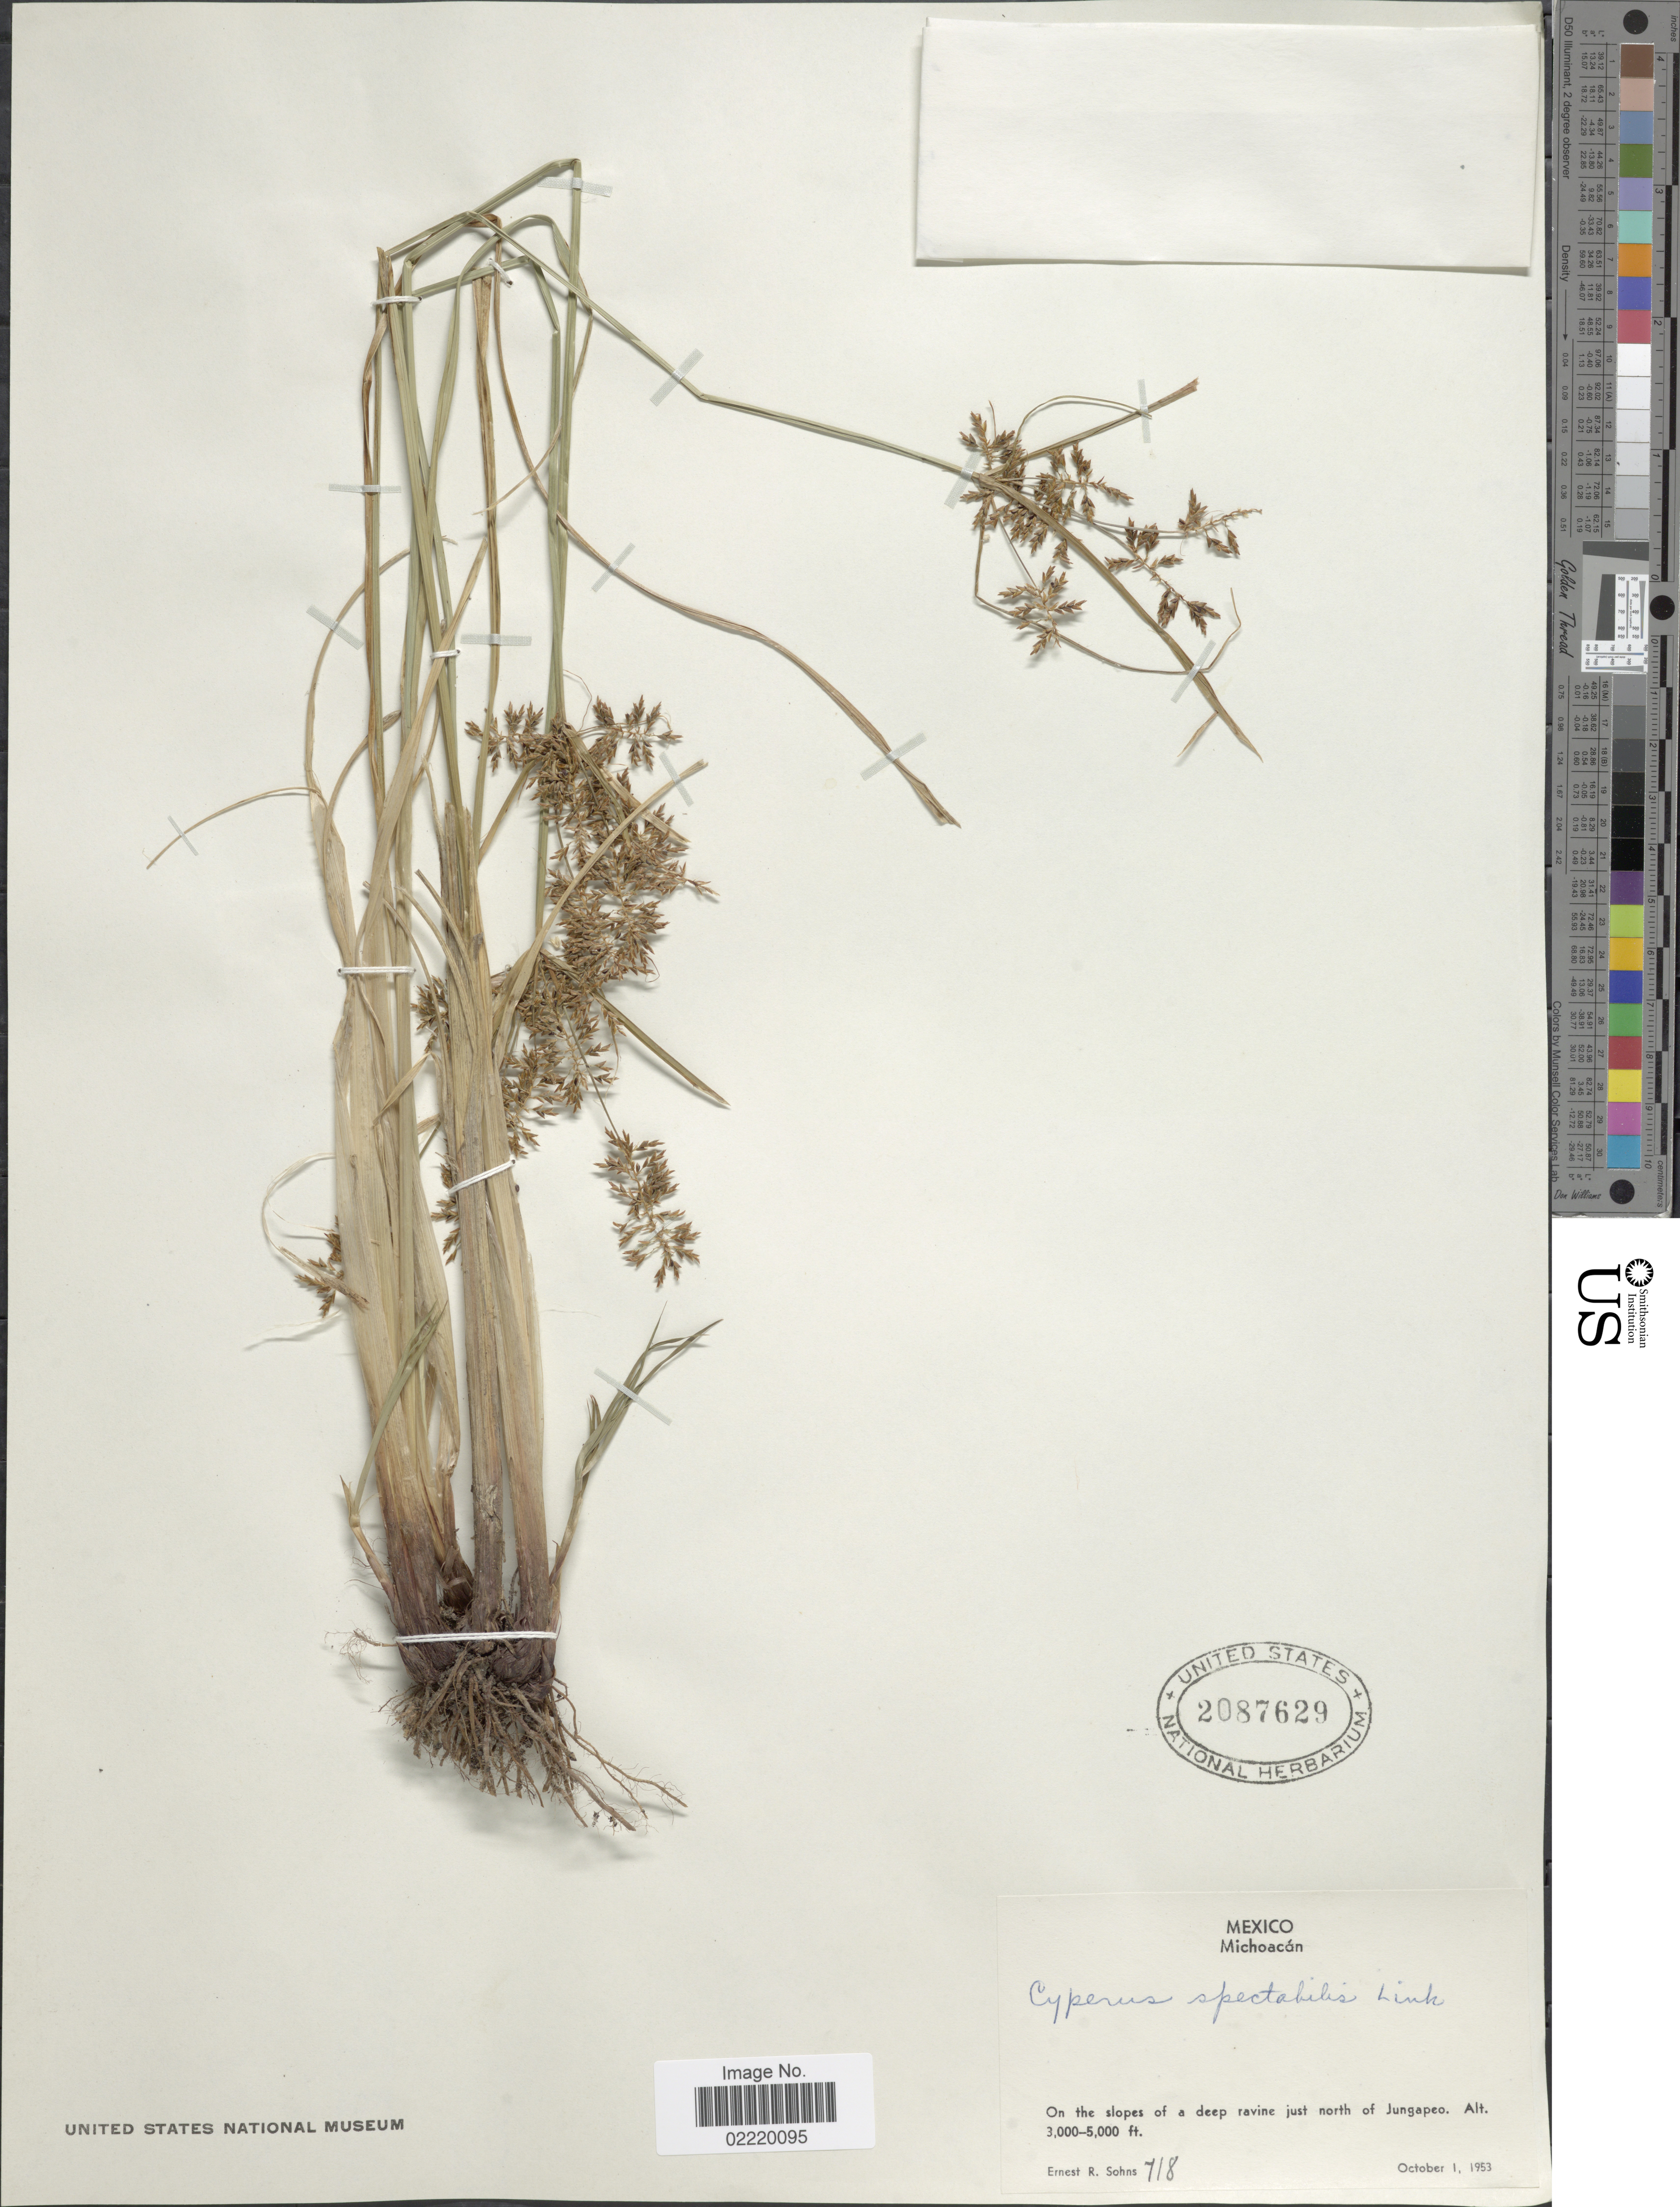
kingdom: Plantae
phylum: Tracheophyta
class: Liliopsida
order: Poales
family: Cyperaceae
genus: Cyperus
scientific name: Cyperus spectabilis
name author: Link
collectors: E. R. Sohns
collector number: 718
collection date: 1953-10-01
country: Mexico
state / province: Michoacán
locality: On the slopes of a deep ravine just north of Jungapeo.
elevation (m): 914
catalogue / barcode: US 2087629